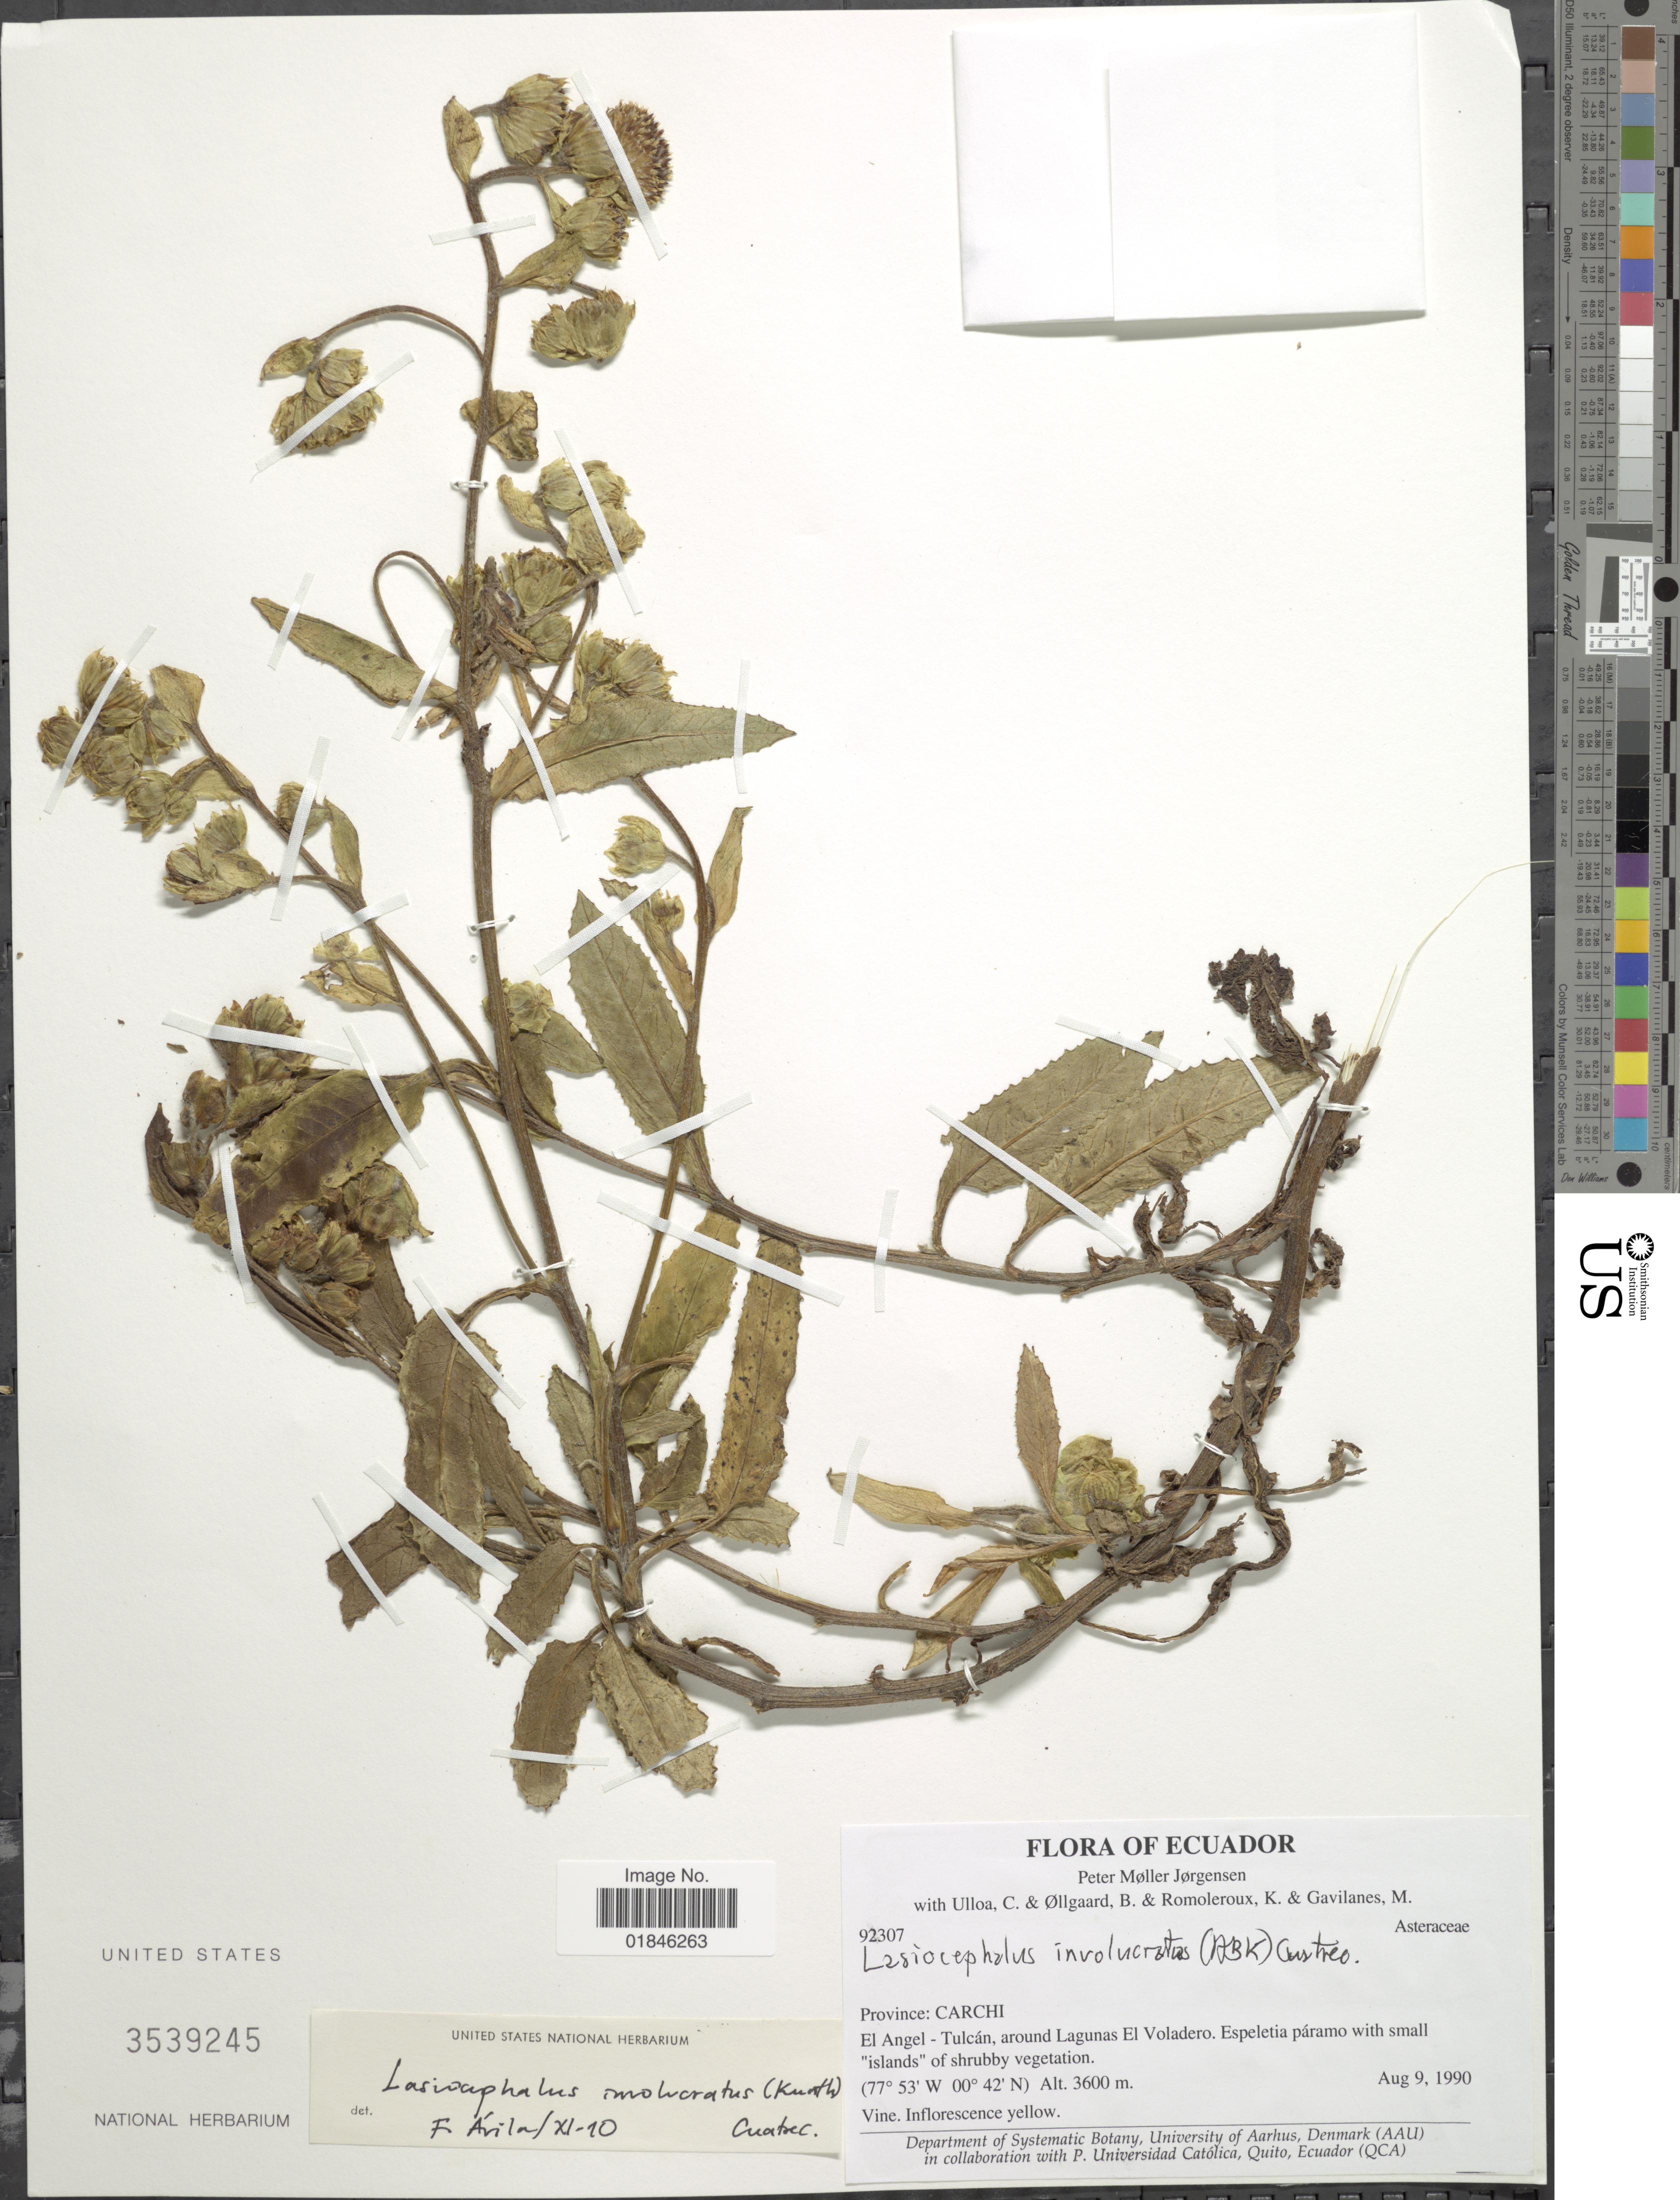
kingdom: Plantae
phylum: Tracheophyta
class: Magnoliopsida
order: Asterales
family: Asteraceae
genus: Senecio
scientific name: Senecio involucratus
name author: (Kunth) DC.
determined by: Salomon, Luciana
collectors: P. M. Jørgensen, C. Ulloa, B. Øllgaard, K. Romoleroux & M. Gavilanes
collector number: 92307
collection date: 1990-08-09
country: Ecuador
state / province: Carchi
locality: Province: Carchi. El Angel - Tulcán, arounf Lagunas El Voladero.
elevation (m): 3600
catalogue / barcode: US 3539245